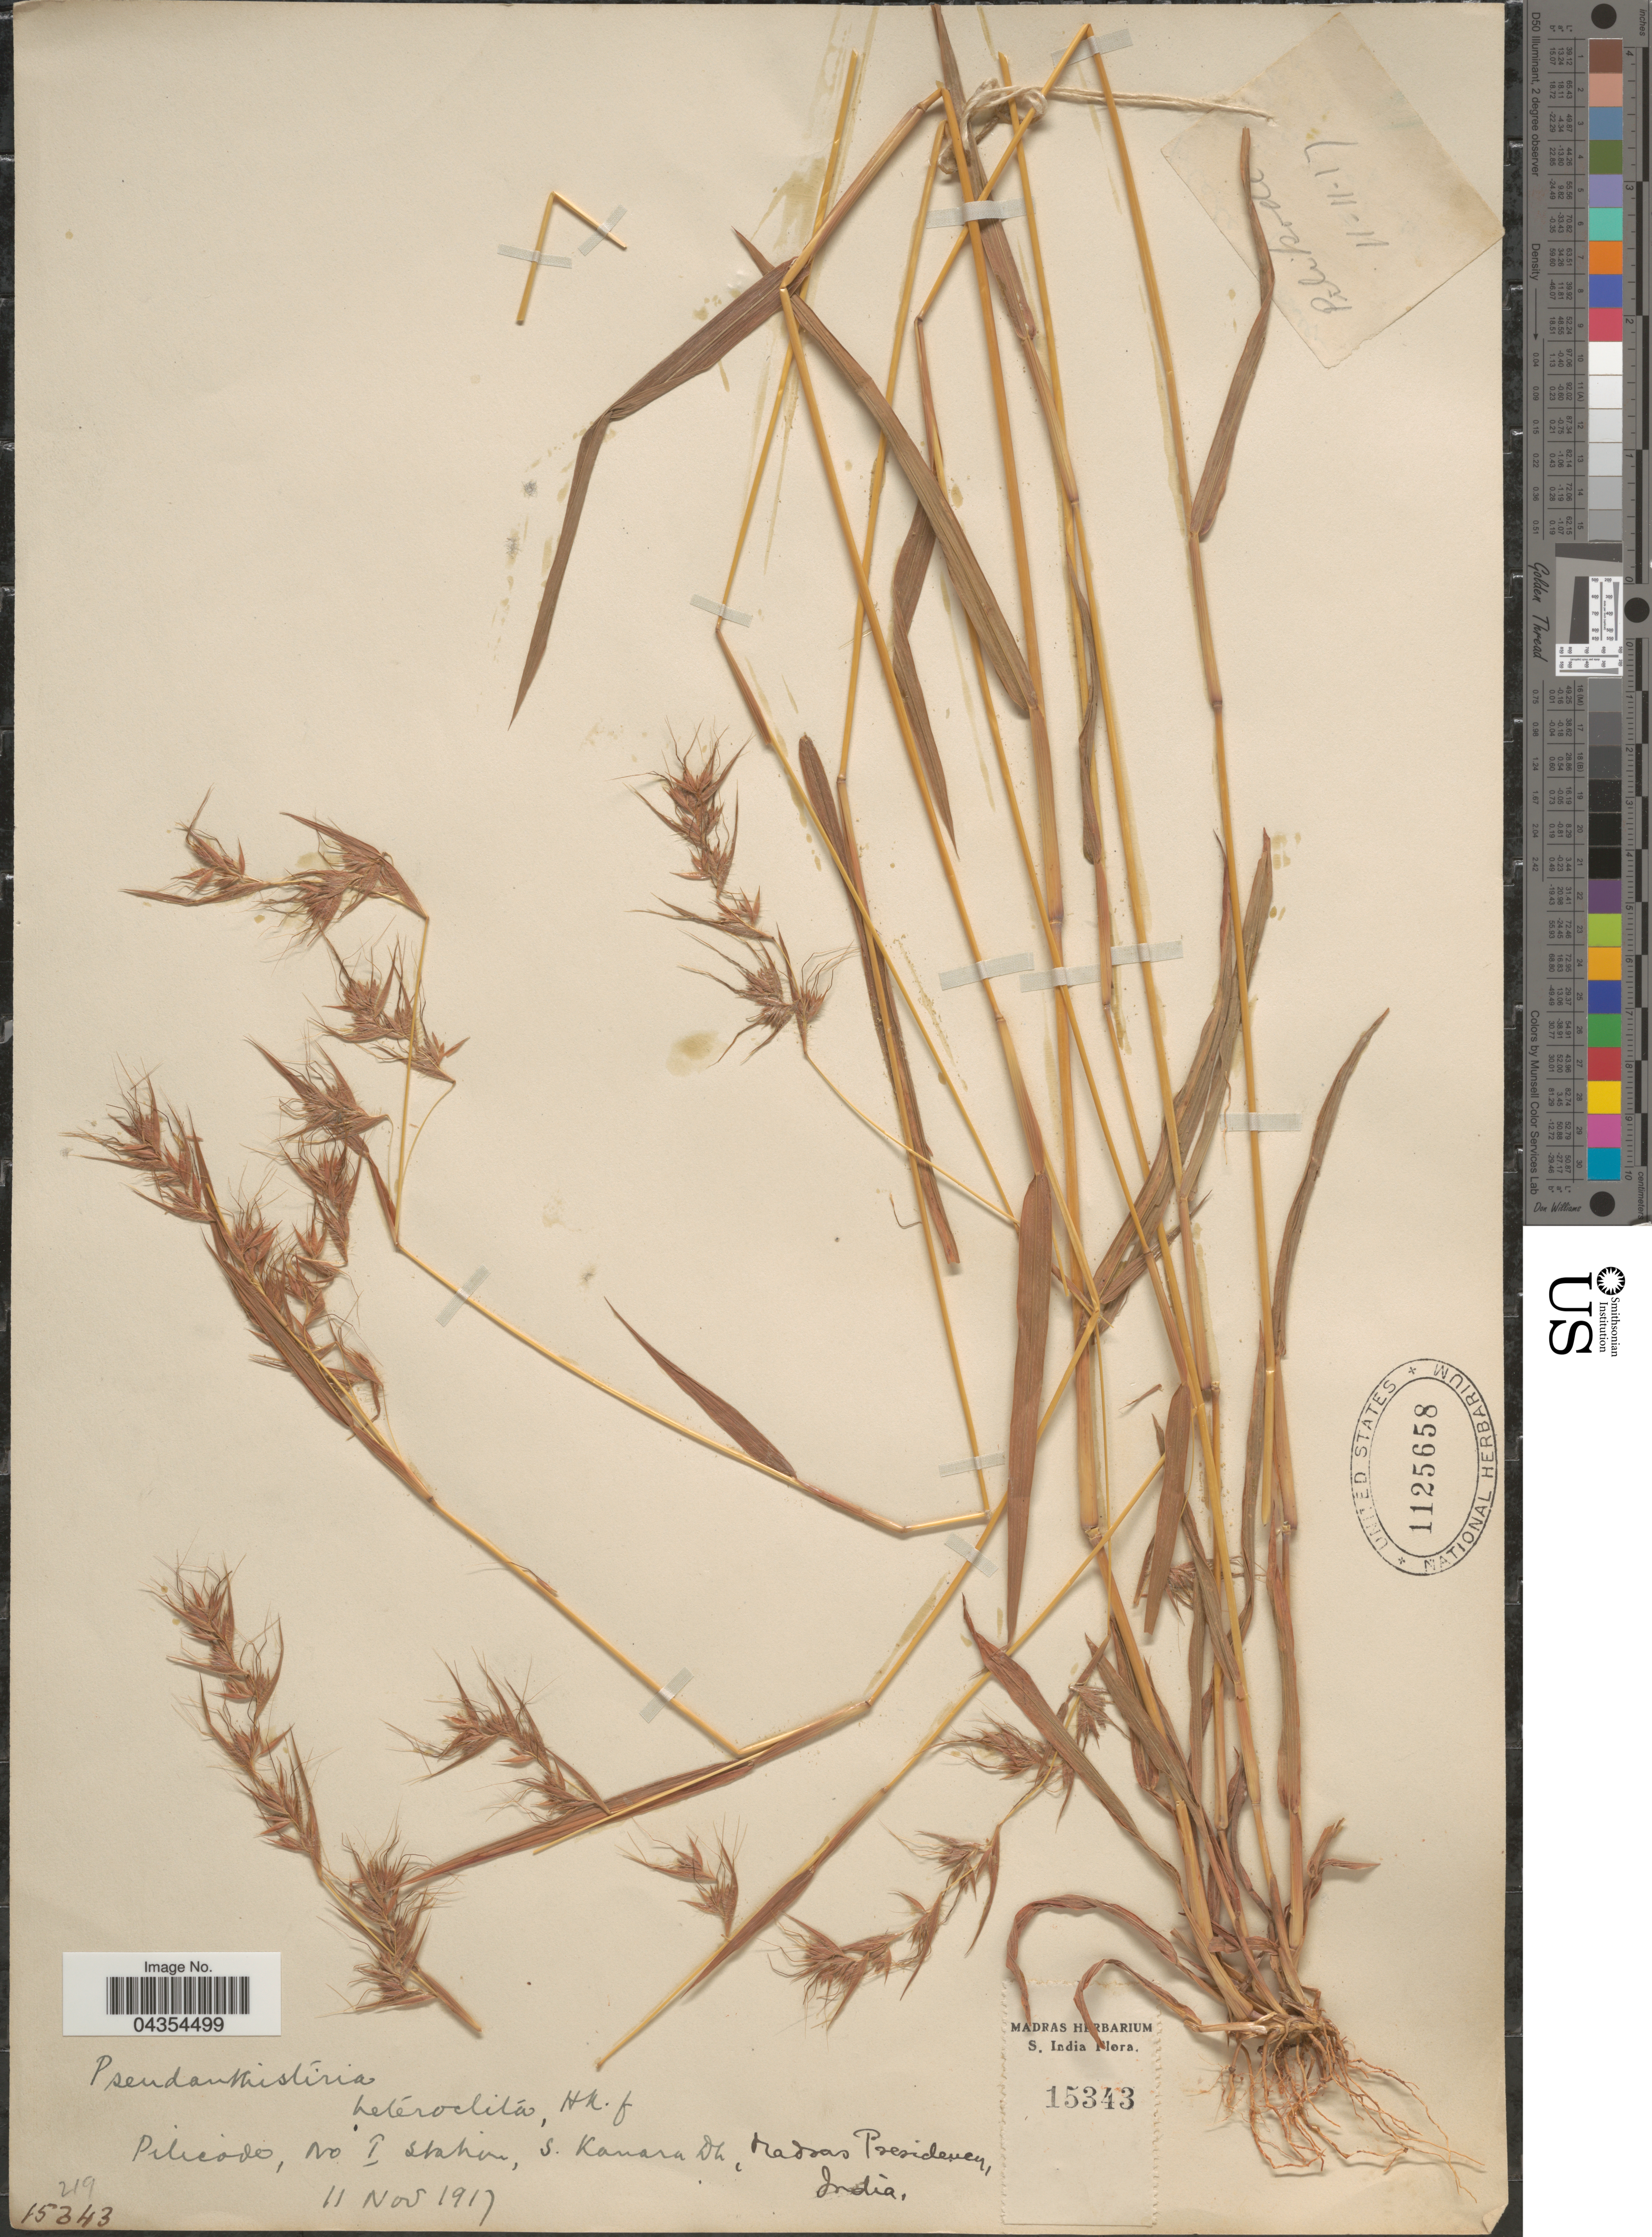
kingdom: Plantae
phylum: Tracheophyta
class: Liliopsida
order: Poales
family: Poaceae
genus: Pseudanthistiria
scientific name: Pseudanthistiria heteroclita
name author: (Roxb.) Hook. f.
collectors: Ex herb. Madras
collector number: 15343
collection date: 1917-11-11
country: India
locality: Pilicodo, No I Station, S. Kanara Dt, Madras Presidency. S. India.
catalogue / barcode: US 1125658